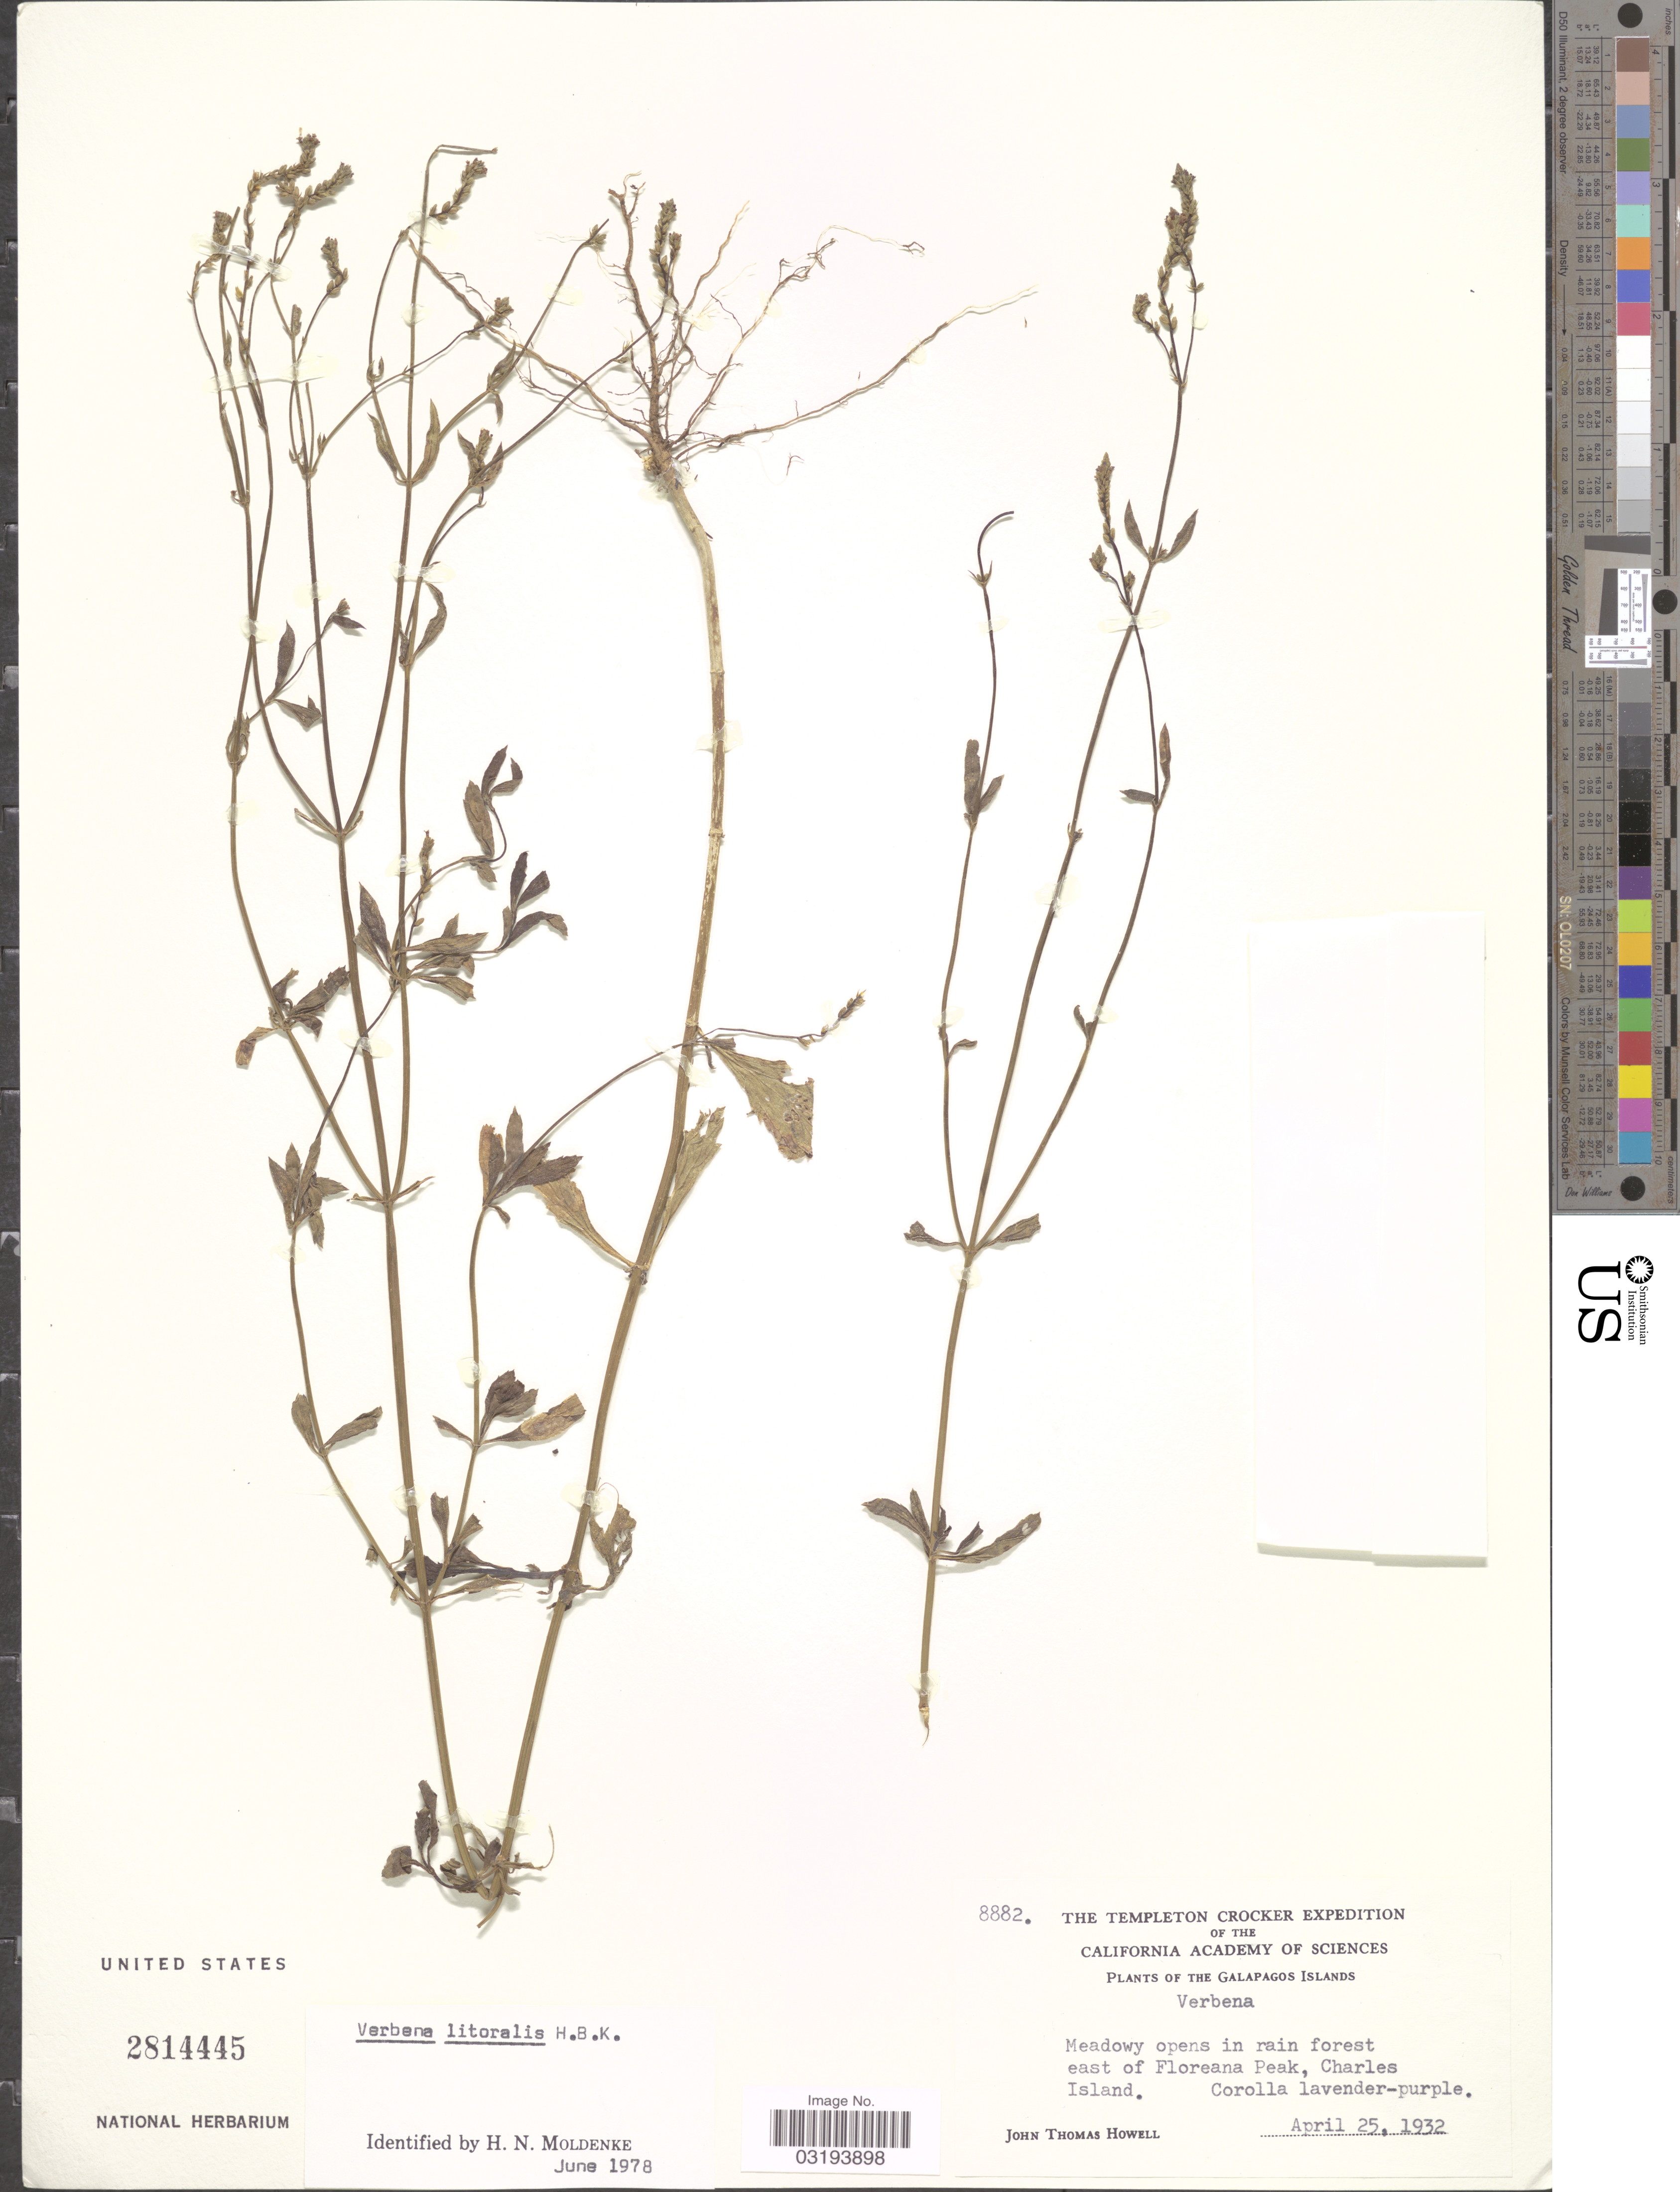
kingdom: Plantae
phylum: Tracheophyta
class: Magnoliopsida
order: Lamiales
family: Verbenaceae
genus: Verbena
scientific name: Verbena litoralis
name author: Kunth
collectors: J. T. Howell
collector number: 8882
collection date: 1932-04-25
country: Ecuador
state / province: Colón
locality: The Galapagos Islands. Meadowy opens in rain forest east of Floreana Peak, Charles Island.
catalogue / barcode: US 2814445